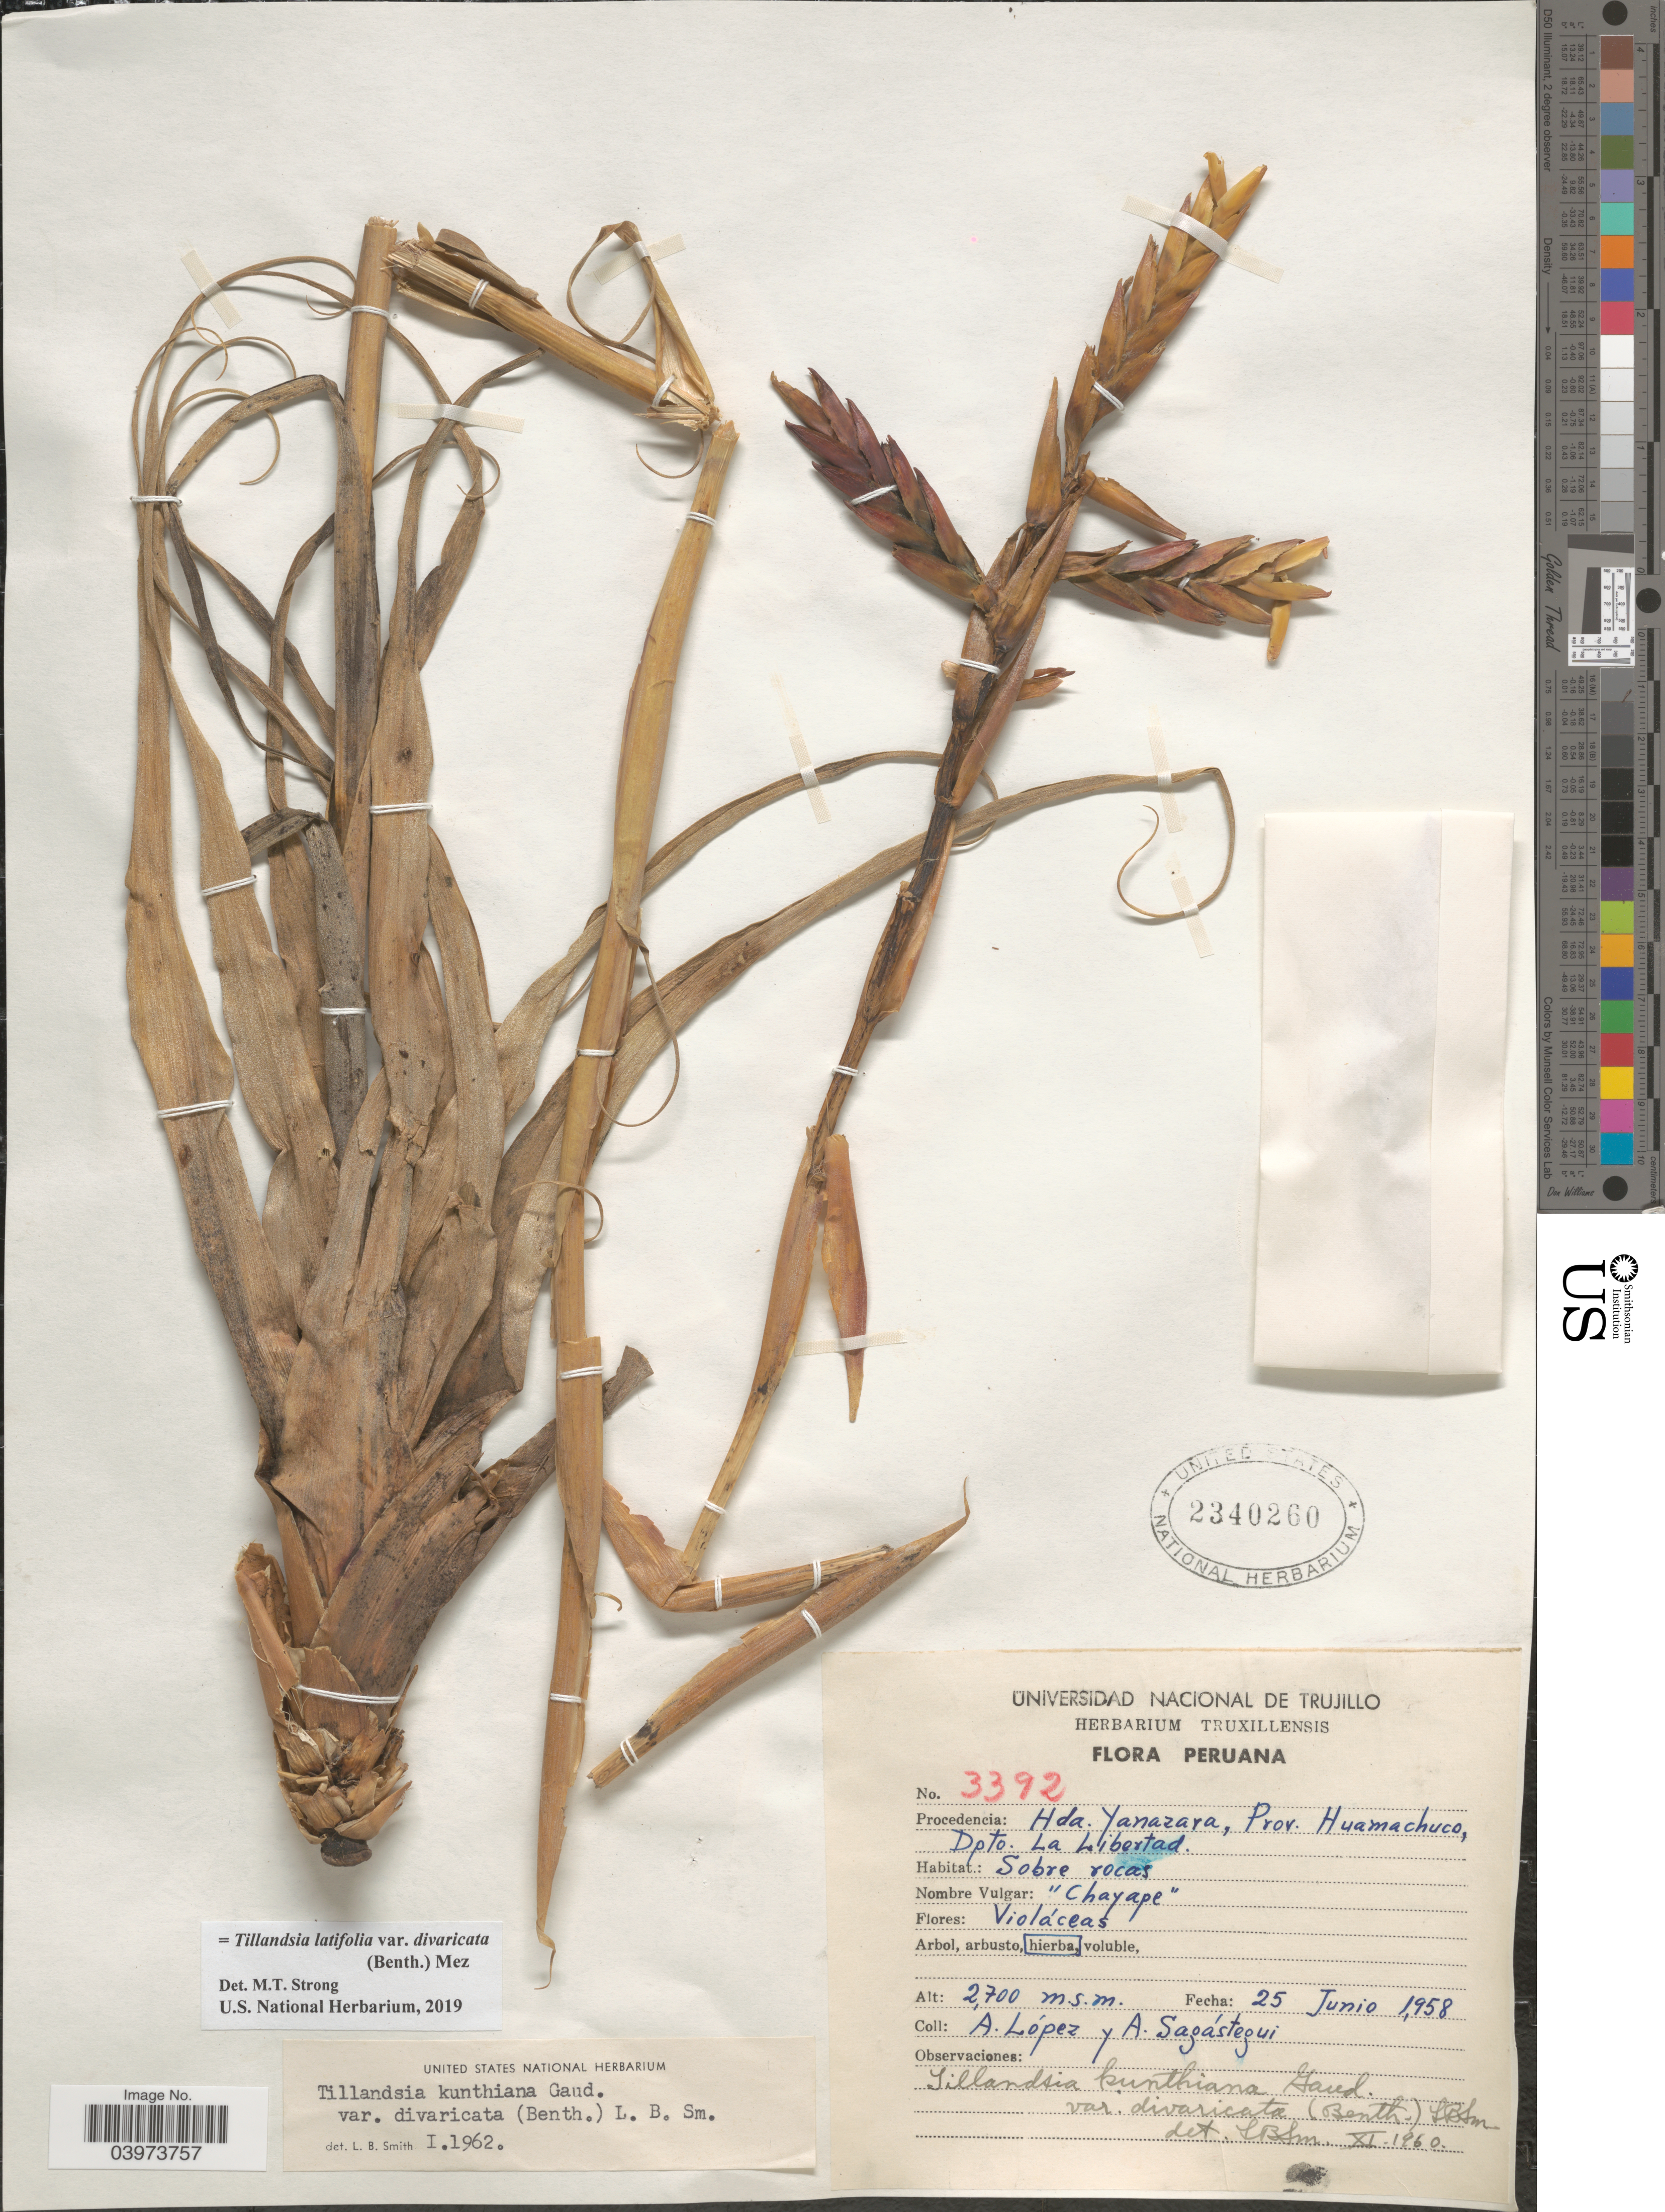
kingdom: Plantae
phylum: Tracheophyta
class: Liliopsida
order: Poales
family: Bromeliaceae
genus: Tillandsia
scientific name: Tillandsia latifolia var. divaricata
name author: (Benth.) Mez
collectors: A. López & A. Sagastegui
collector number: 3392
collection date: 1958-06-25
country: Peru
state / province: La Libertad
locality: Hda. Yanazara, Prov. Huamachuco, Dpto. La Libertad.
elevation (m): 2700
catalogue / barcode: US 2340260